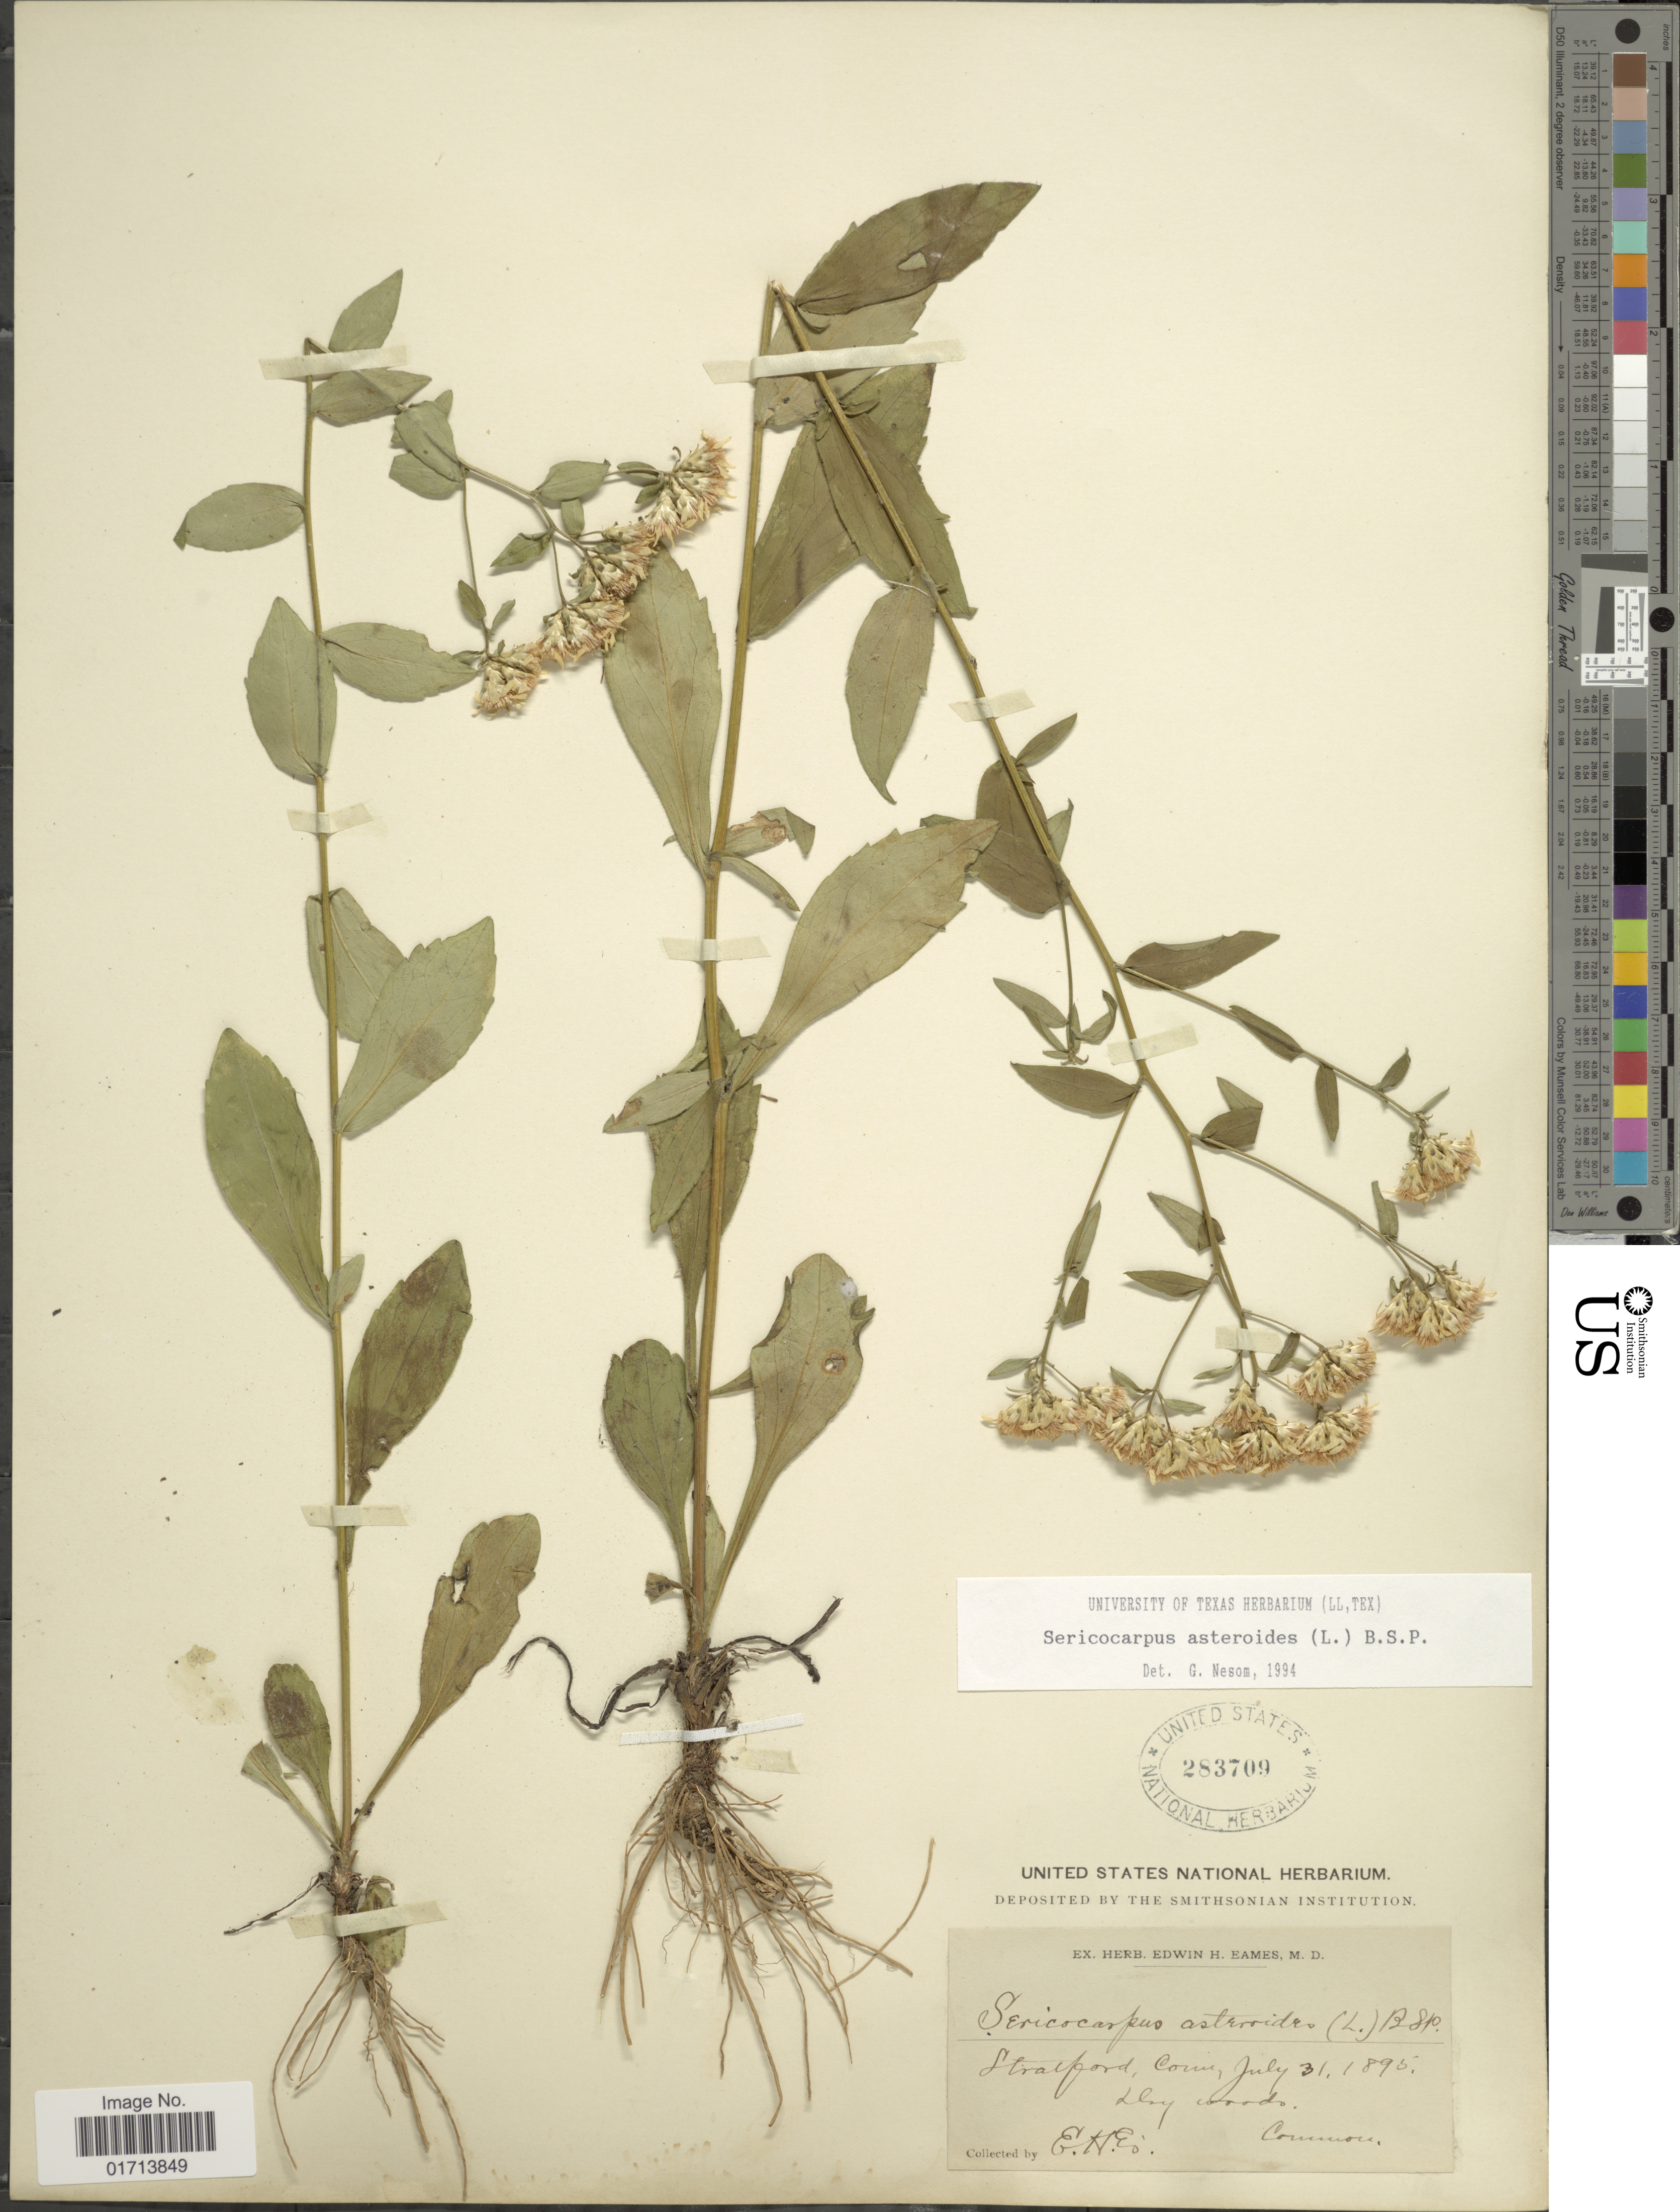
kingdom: Plantae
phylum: Tracheophyta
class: Magnoliopsida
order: Asterales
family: Asteraceae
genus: Sericocarpus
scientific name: Sericocarpus asteroides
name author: (L.) Britton, Stearns & Poggenb.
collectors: E. H. Eames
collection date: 1895-07-31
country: United States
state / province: Connecticut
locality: Stratford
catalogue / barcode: US 283709